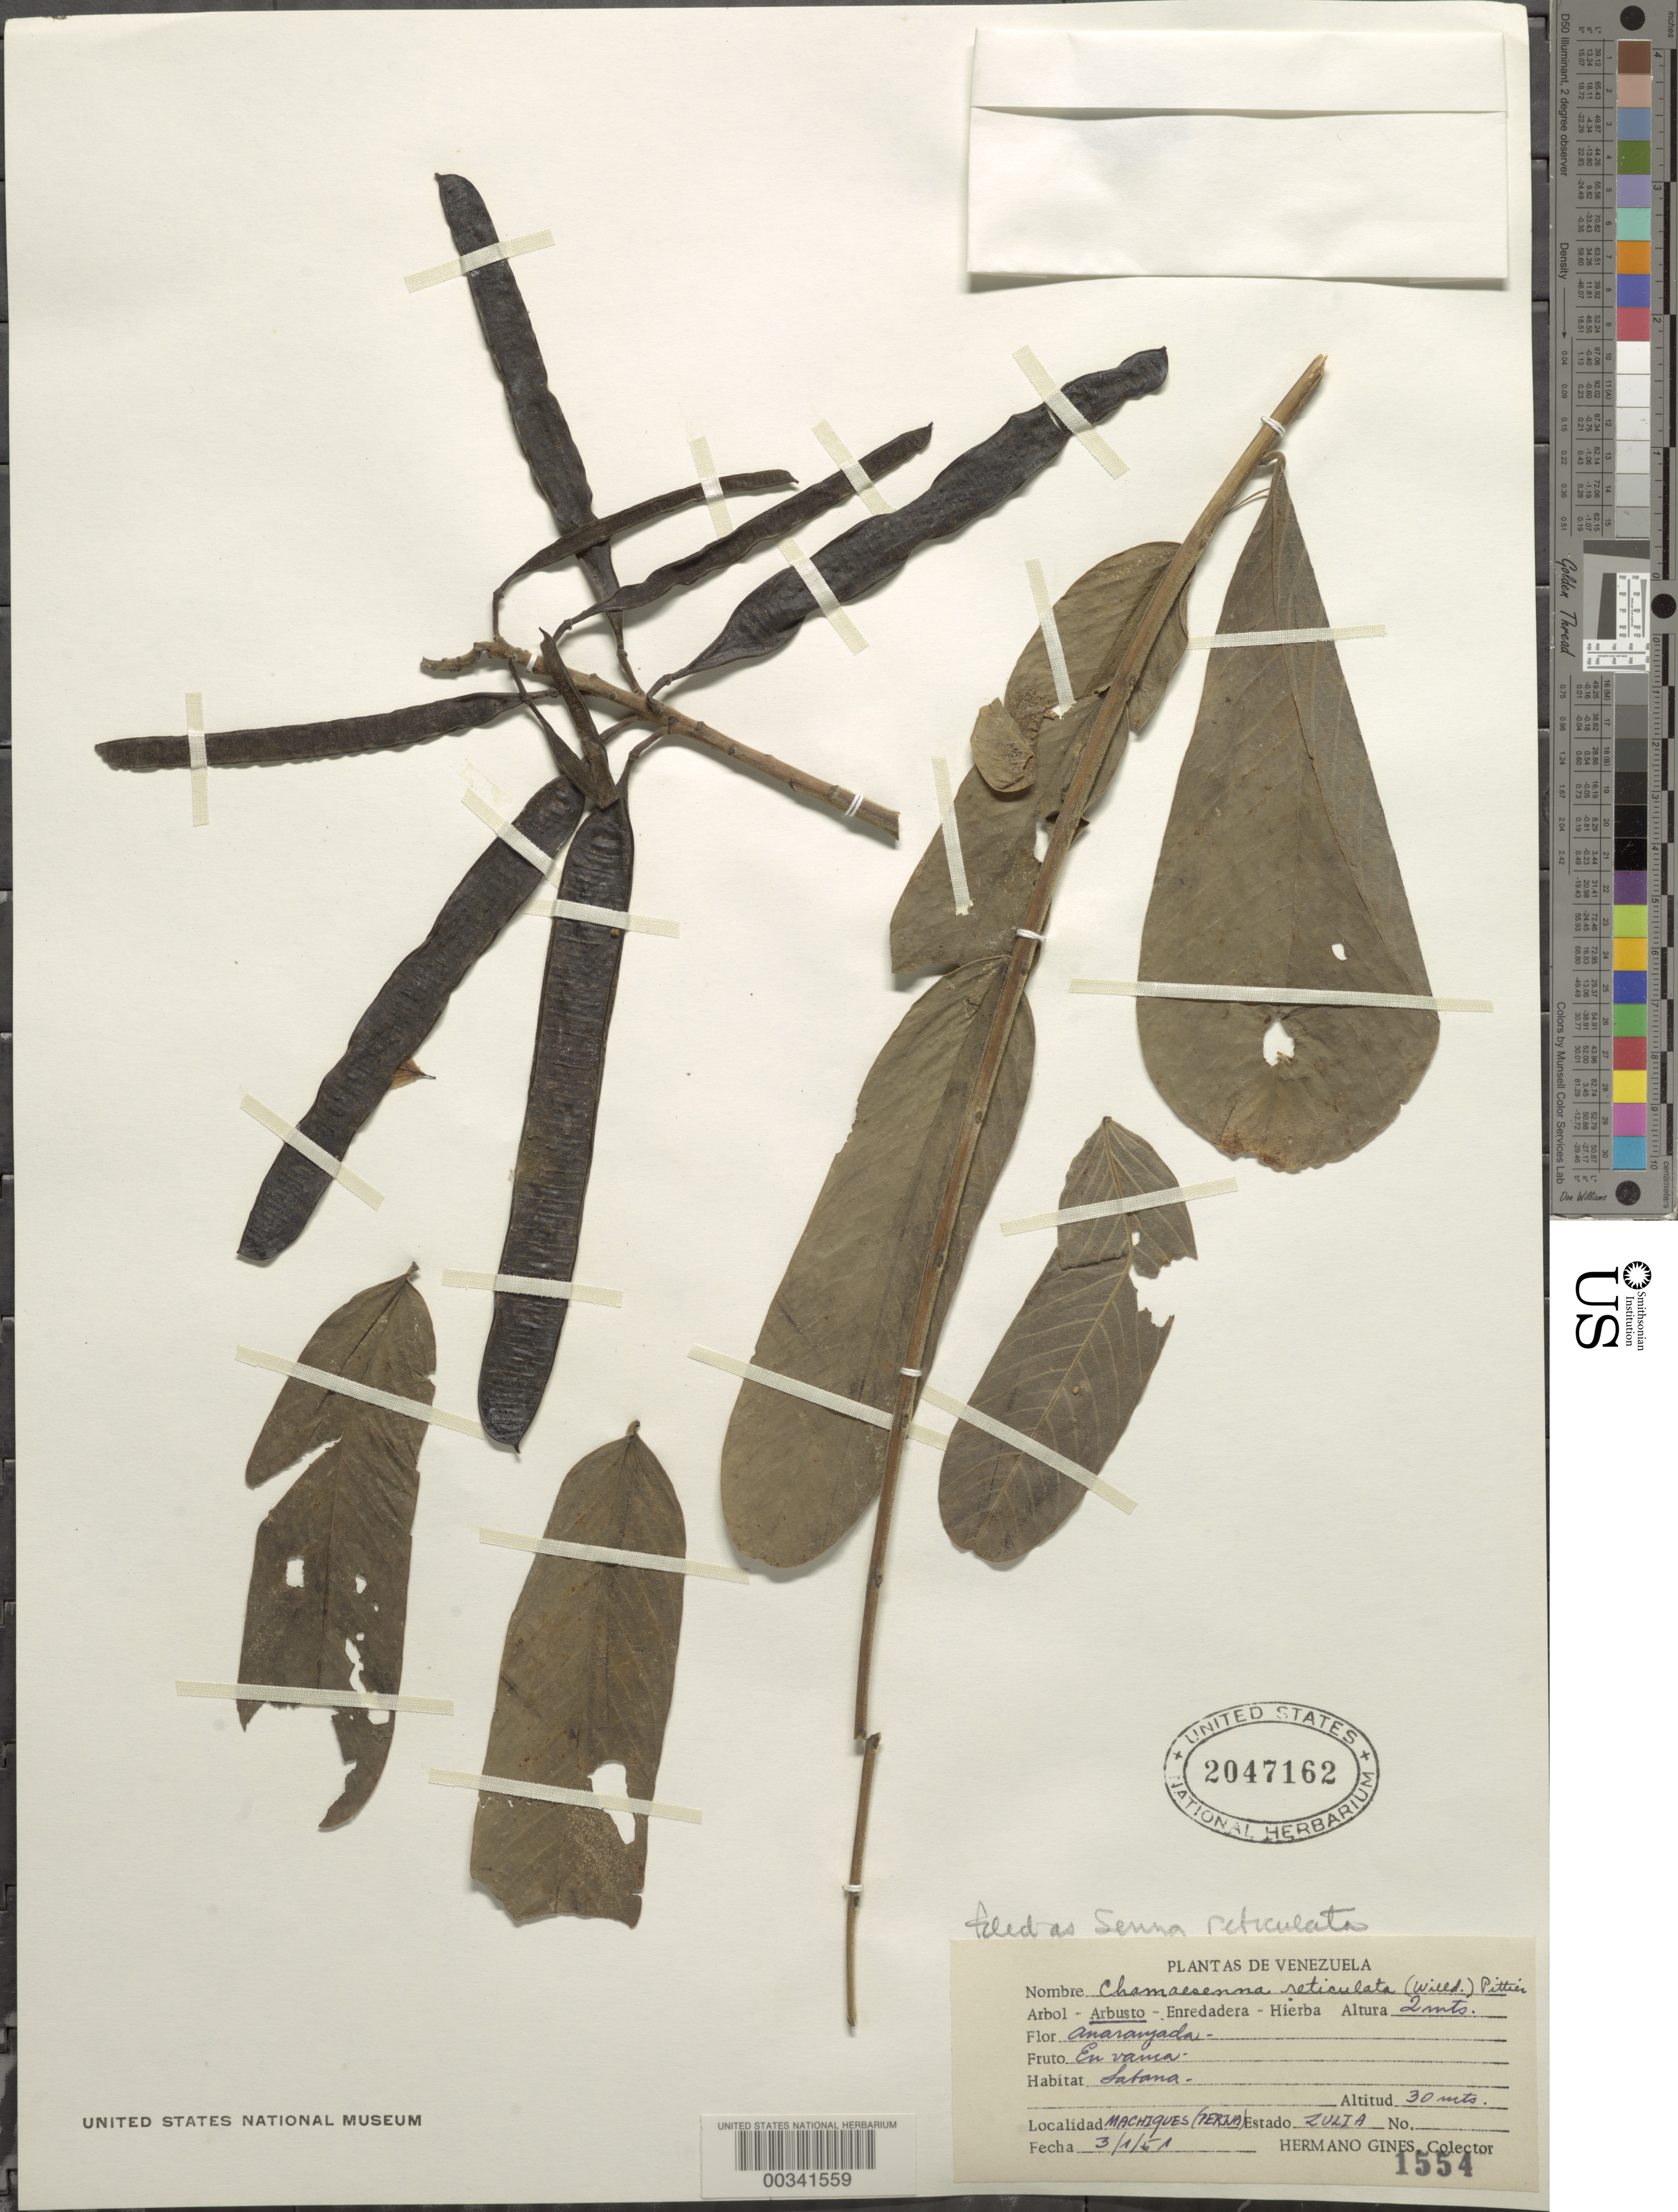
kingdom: Plantae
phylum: Tracheophyta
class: Magnoliopsida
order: Fabales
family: Fabaceae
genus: Senna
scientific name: Senna reticulata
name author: (Willd.) H.S. Irwin & Barneby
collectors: Bro. Gines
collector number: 1554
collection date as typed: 03 Jan 1951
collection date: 1951-01-03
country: Venezuela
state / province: Zulia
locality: Machiques (perija)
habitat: Savanna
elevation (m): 30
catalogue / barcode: US 2047162